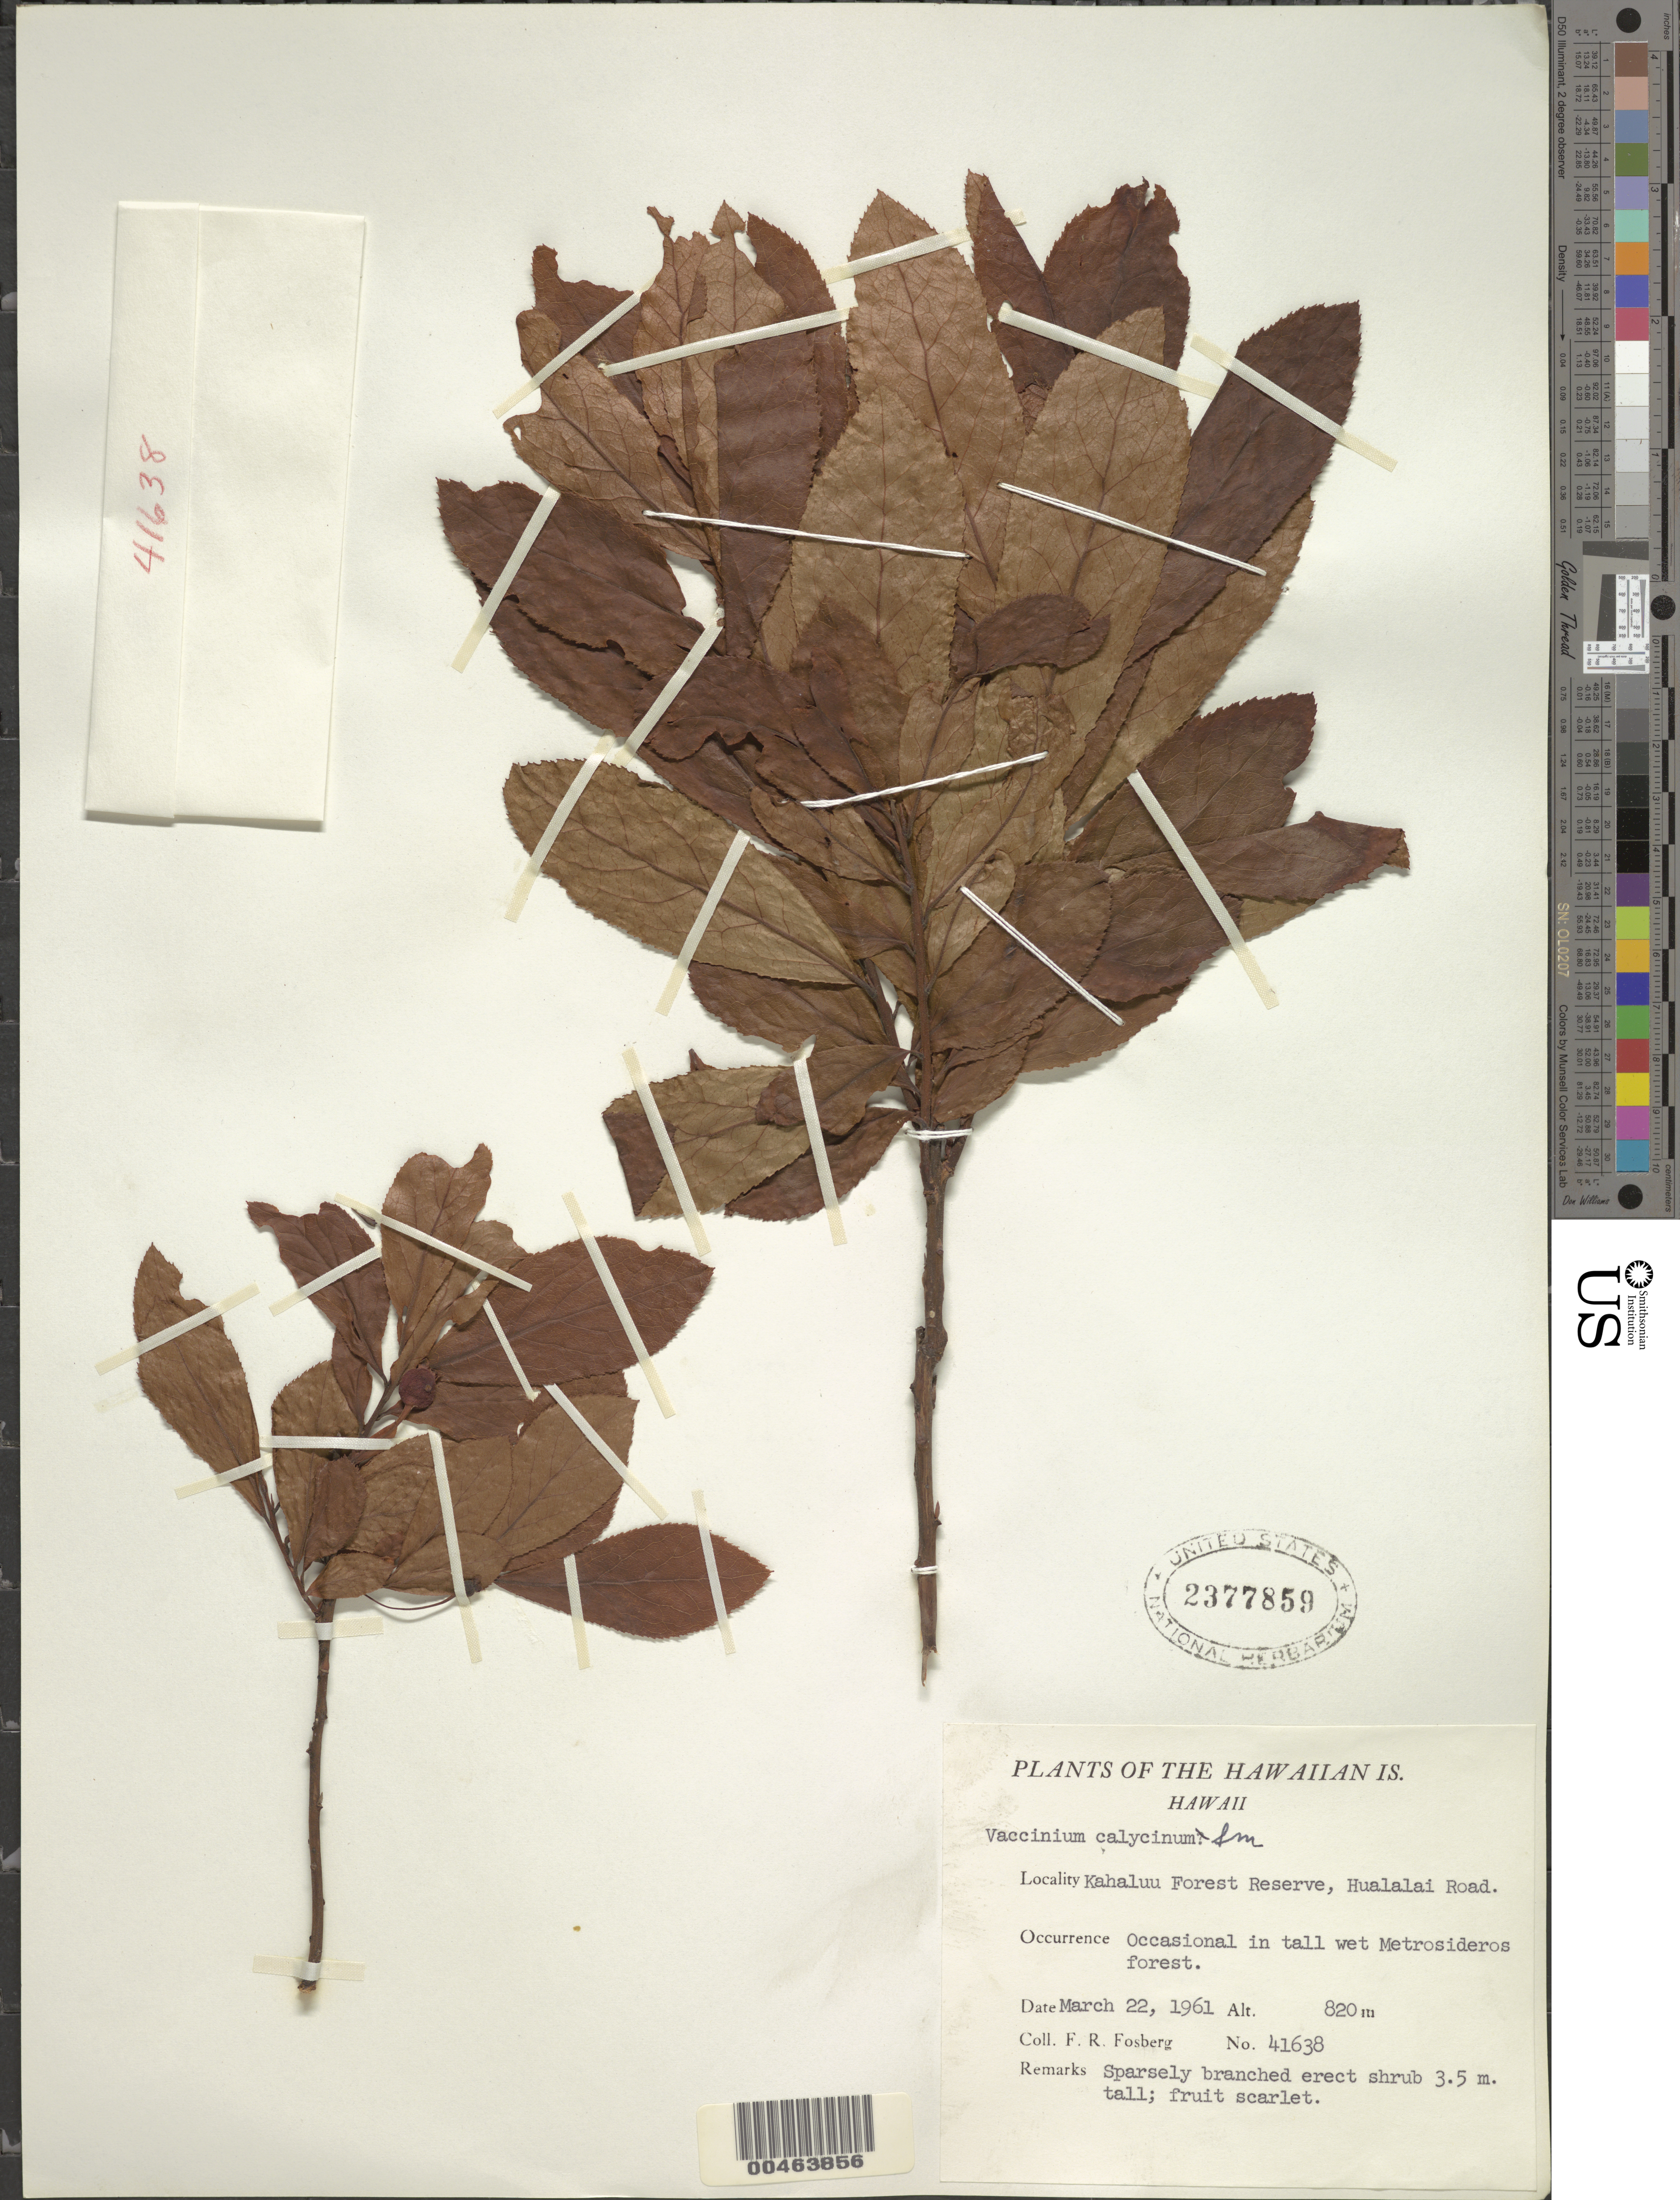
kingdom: Plantae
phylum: Tracheophyta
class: Magnoliopsida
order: Ericales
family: Ericaceae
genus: Vaccinium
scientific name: Vaccinium calycinum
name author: Sm.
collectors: F. R. Fosberg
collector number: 41638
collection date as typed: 22 Mar 1961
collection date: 1961-03-22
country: United States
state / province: Hawaii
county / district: Hawaii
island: Hawaii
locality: Kahaluu Forest Reserve, Hualalai Road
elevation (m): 820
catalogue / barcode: US 2377859